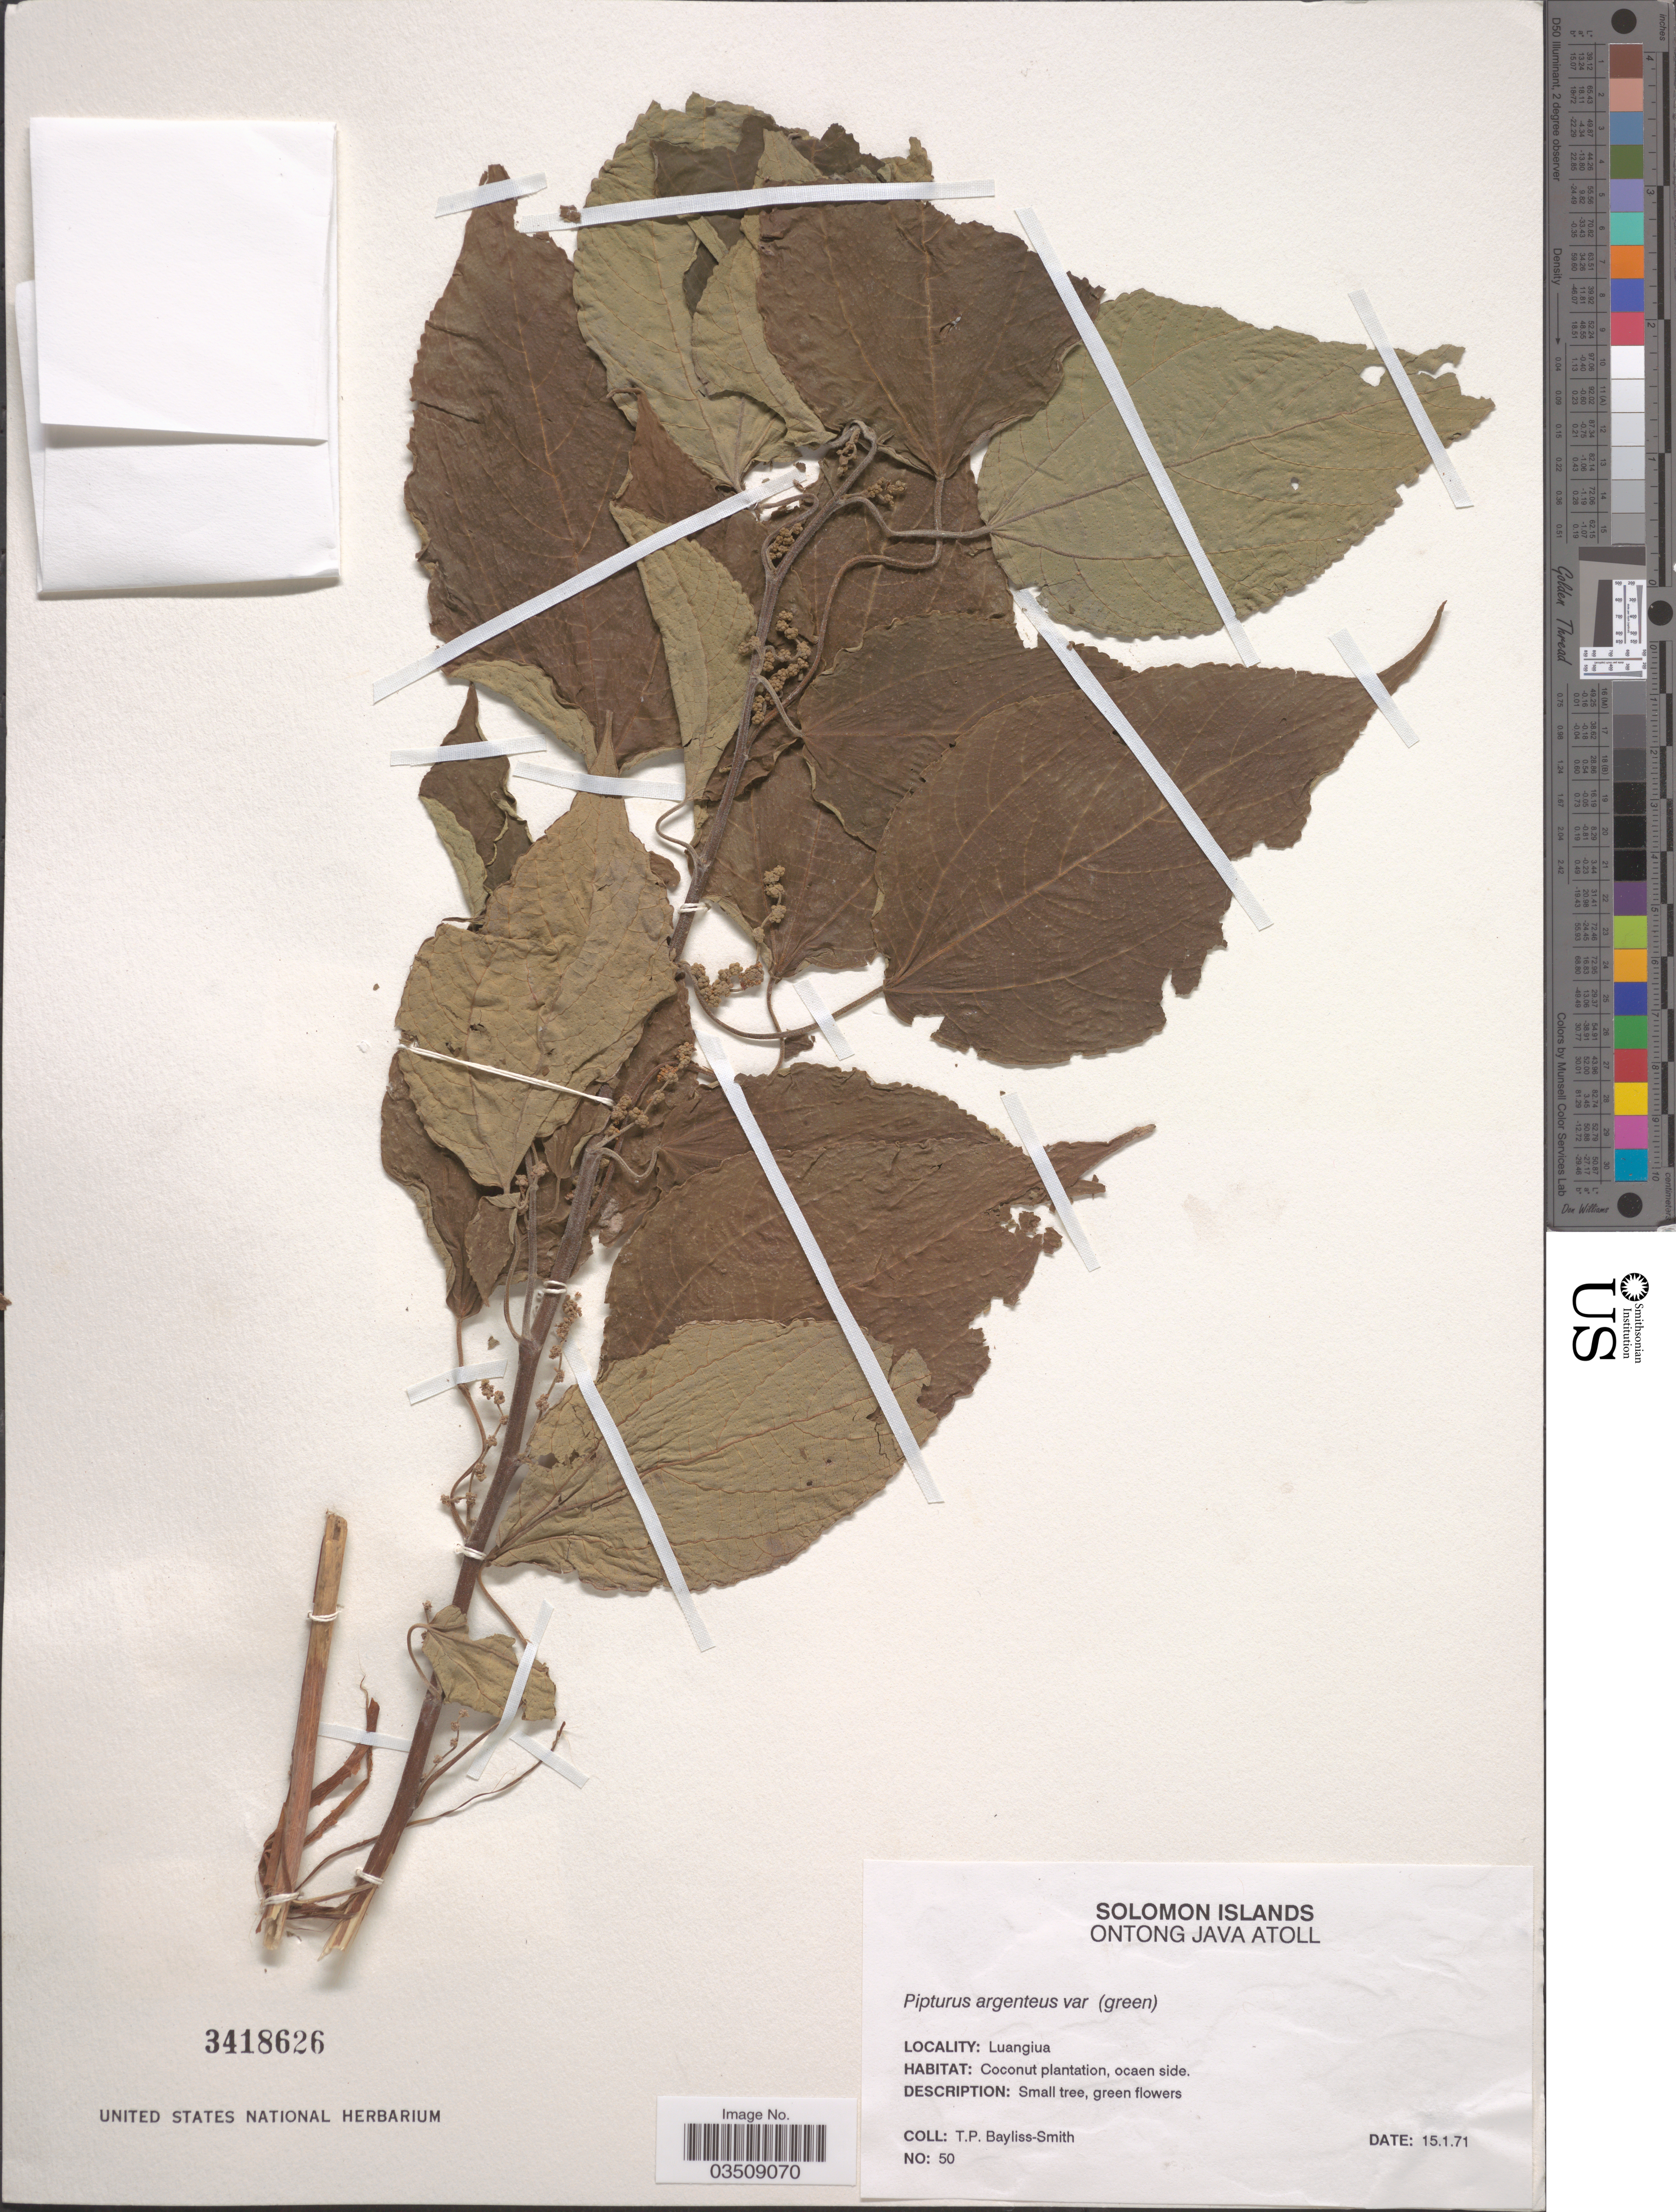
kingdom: Plantae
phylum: Tracheophyta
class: Magnoliopsida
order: Rosales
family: Urticaceae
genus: Pipturus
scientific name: Pipturus argenteus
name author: (G. Forst.) Wedd.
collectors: T. P. Bayliss-Smith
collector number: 50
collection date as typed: Transcribed d/m/y: 15/1/71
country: Solomon Islands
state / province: Solomon Islands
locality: Ontong Java Atoll. Luangiua. Coconut plantation, ocean side.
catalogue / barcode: US 3418626